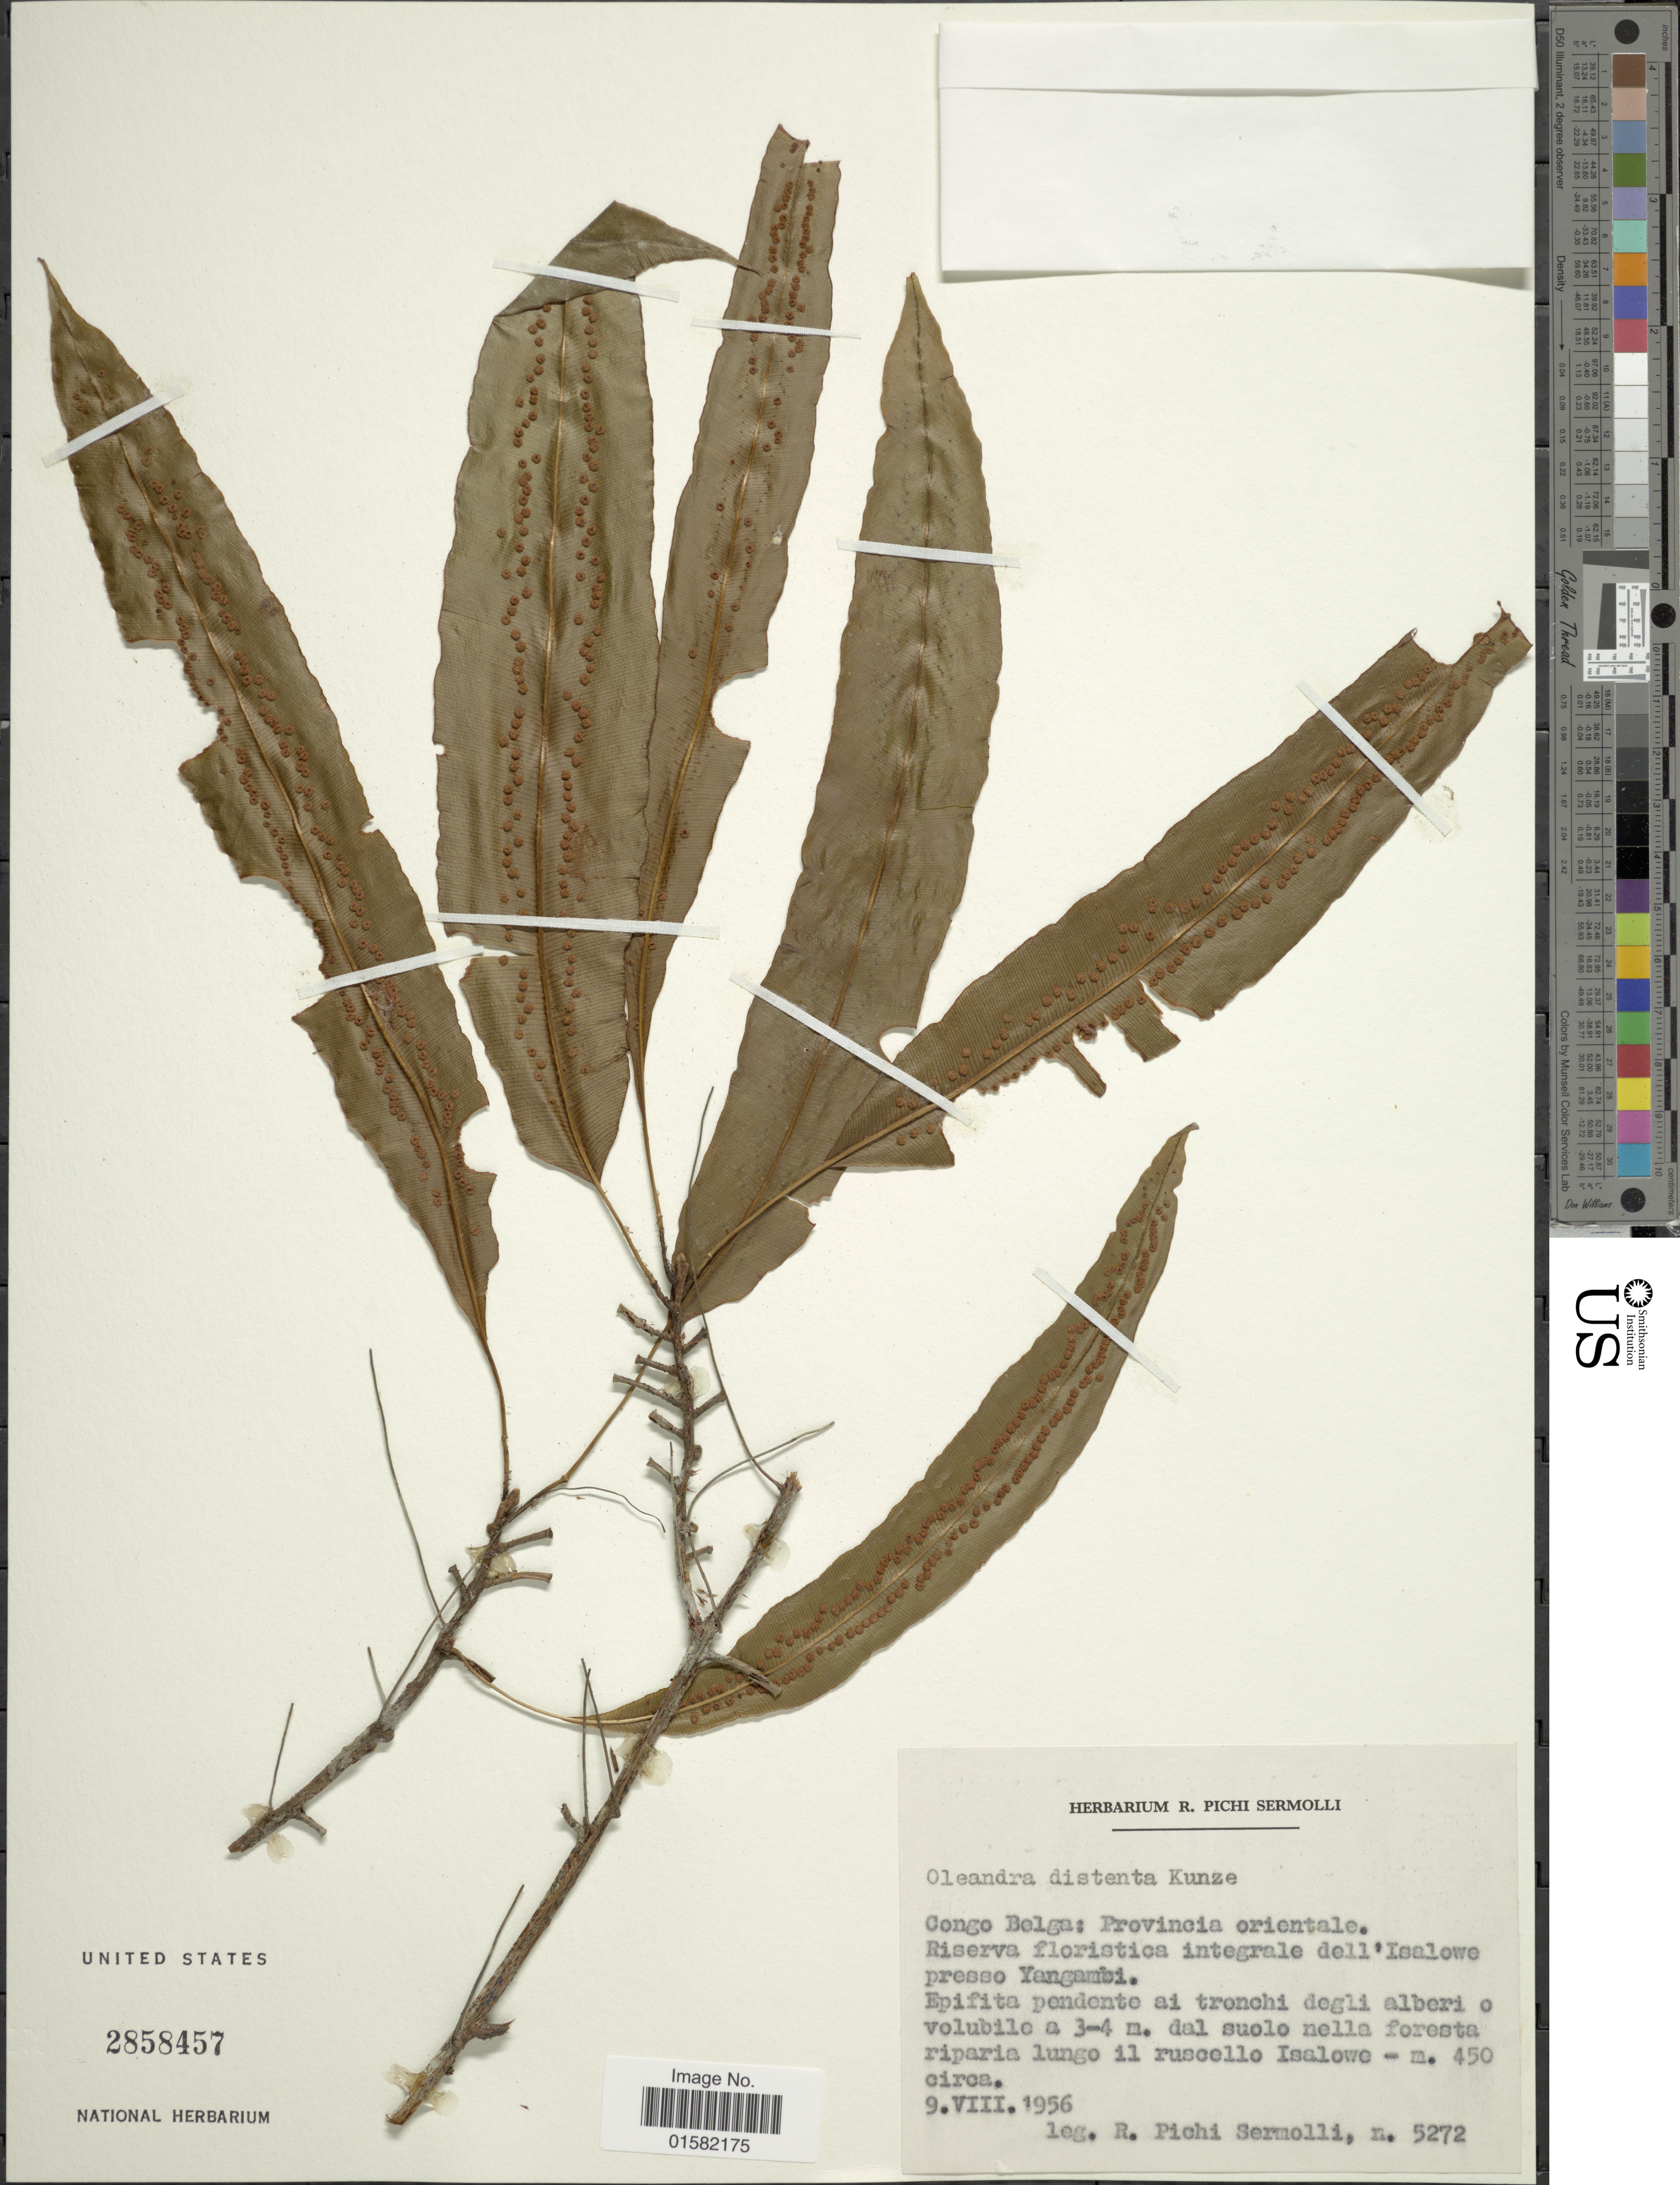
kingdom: Plantae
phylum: Tracheophyta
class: Polypodiopsida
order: Polypodiales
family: Oleandraceae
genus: Oleandra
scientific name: Oleandra distenta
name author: Kunze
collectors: R. E. Pichi-Sermolli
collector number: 5272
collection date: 1956-08-09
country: Congo, Democratic Republic of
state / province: Tshopo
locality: Congo Belga: Province Orientale. Riserva floristics integrale dell 'Isalowe presso Yangambi.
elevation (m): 450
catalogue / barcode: US 2858457